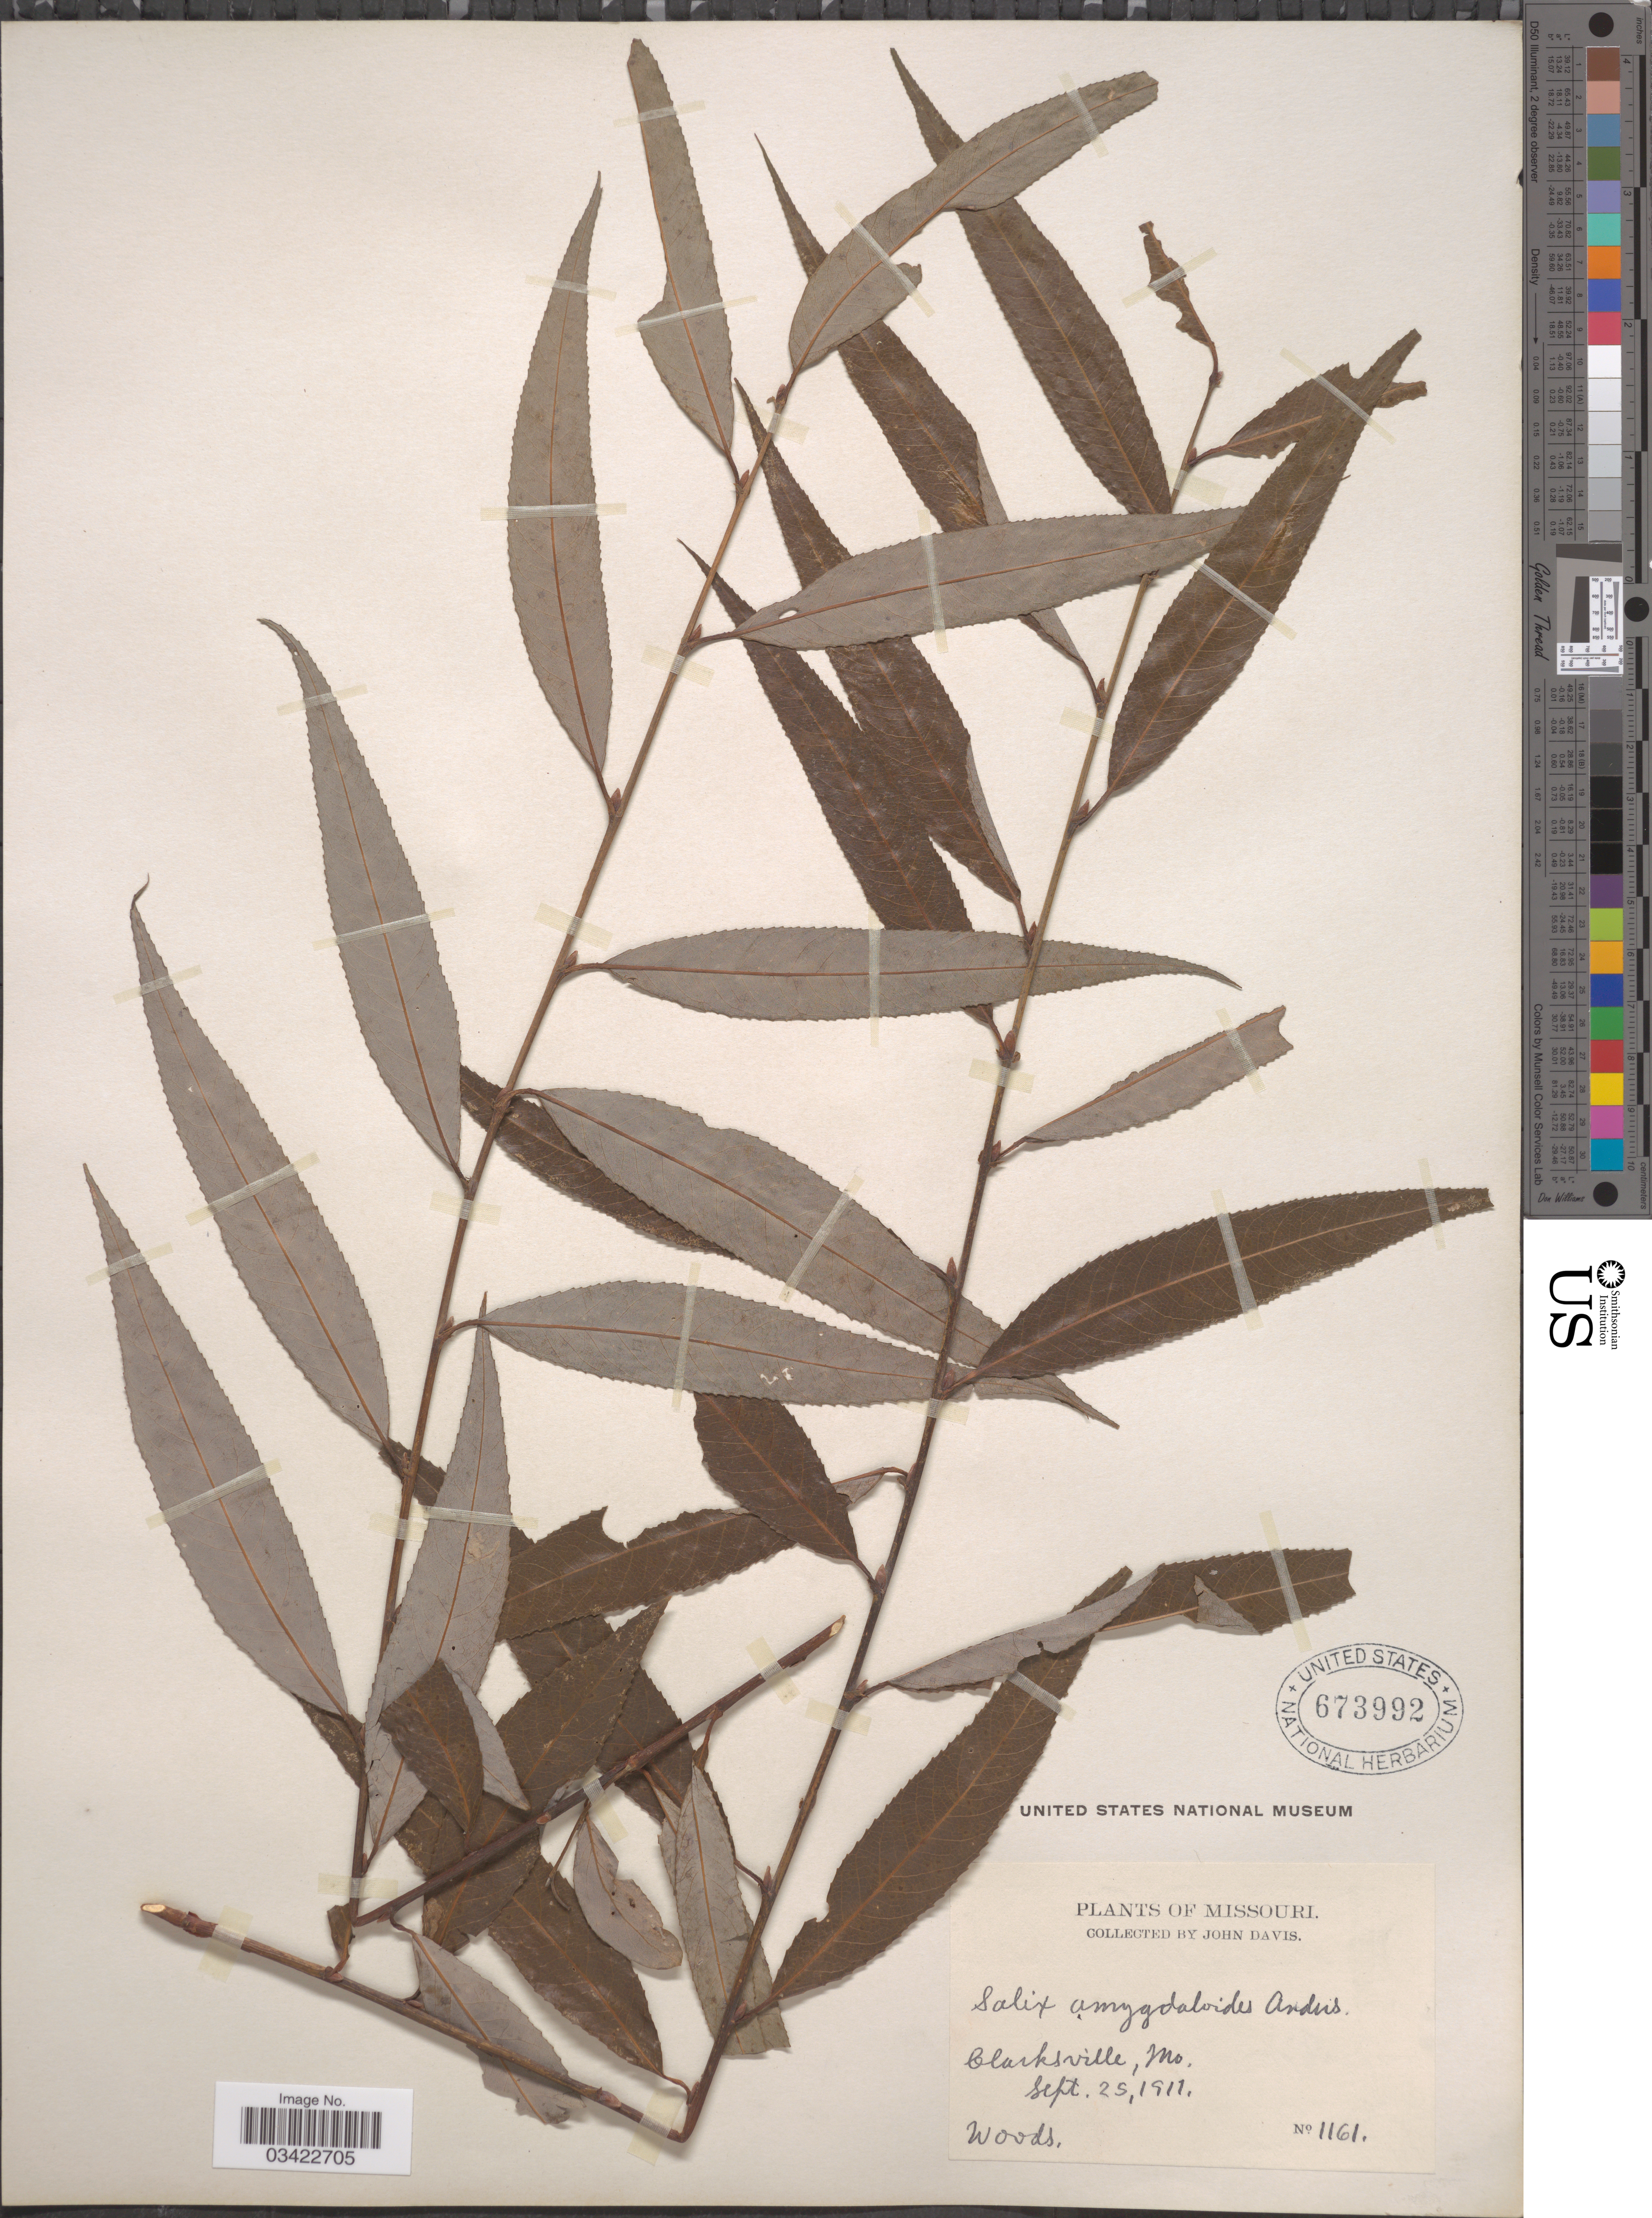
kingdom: Plantae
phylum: Tracheophyta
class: Magnoliopsida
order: Malpighiales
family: Salicaceae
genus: Salix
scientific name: Salix amygdaloides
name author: Andersson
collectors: J. Davis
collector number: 1161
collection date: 1911-09-25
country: United States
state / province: Missouri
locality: Clarksville.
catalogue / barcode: US 673992